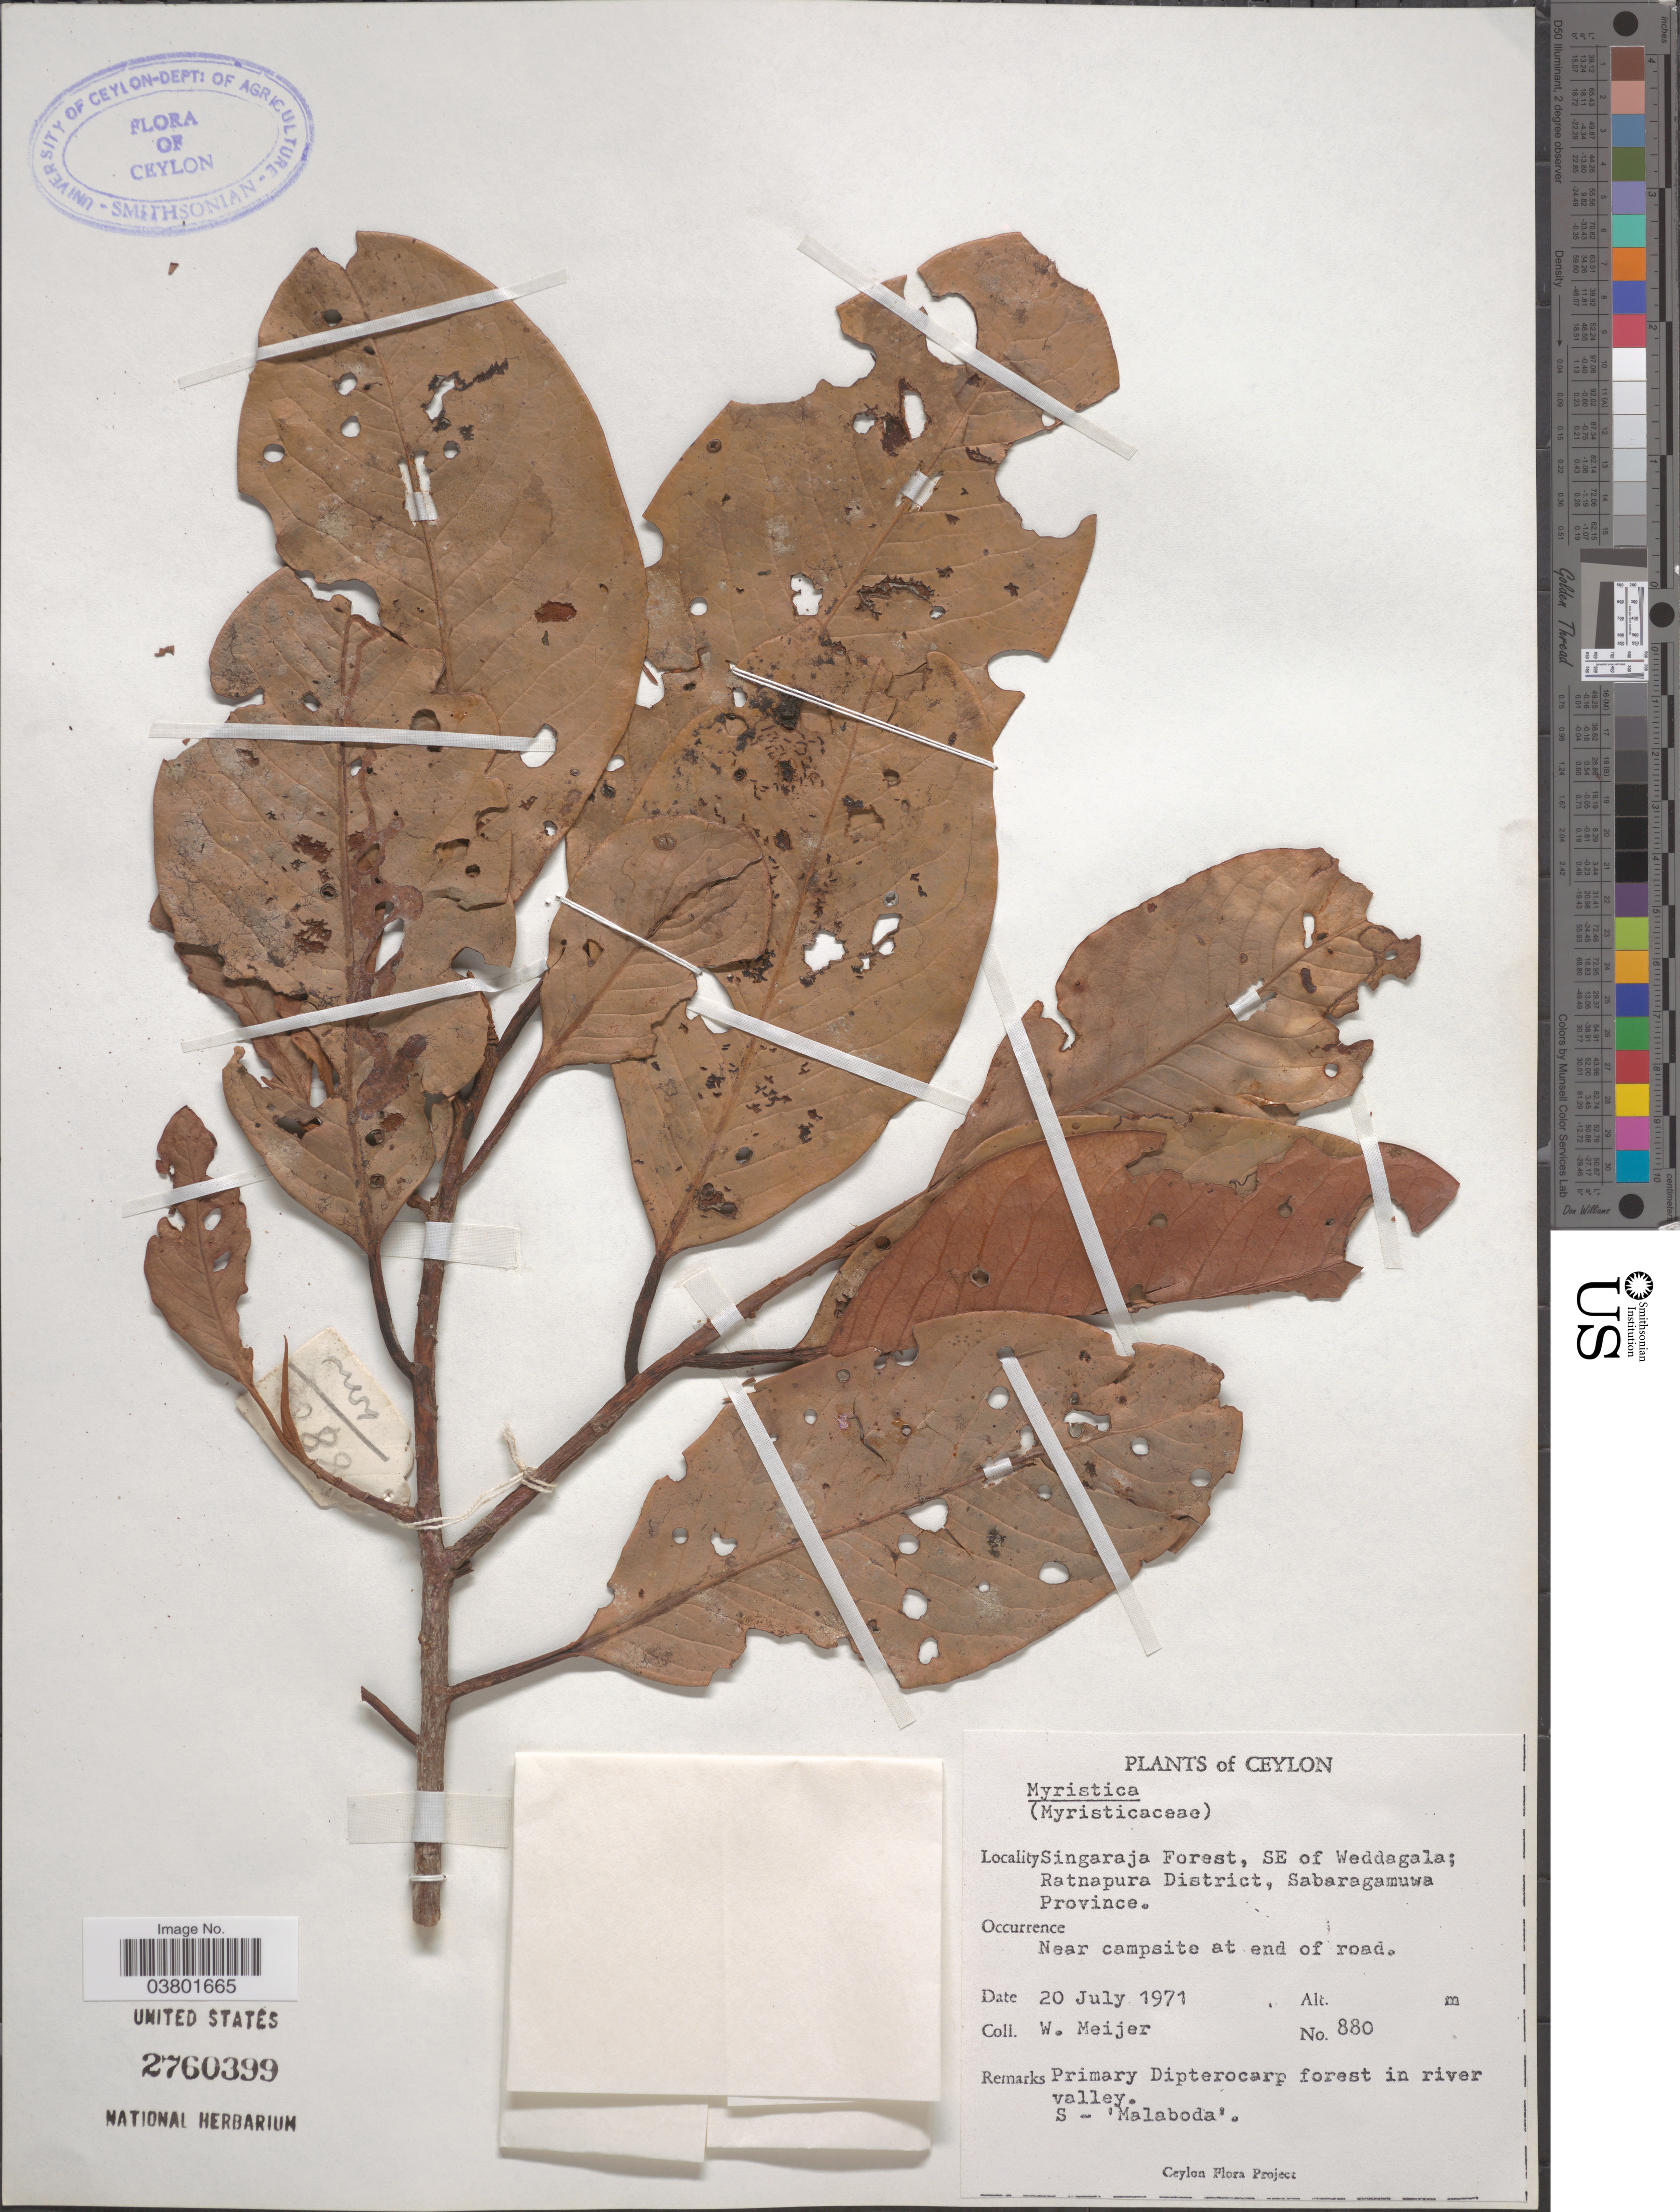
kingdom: Plantae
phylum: Tracheophyta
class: Magnoliopsida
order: Magnoliales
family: Myristicaceae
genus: Myristica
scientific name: Myristica sp.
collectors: W. Meijer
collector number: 880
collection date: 1971-07-20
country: Sri Lanka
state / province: Sabaragamuwa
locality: Ceylon. Singaraja Forest, SE of Weddagala; Ratnapura District. Near campsite at end of road.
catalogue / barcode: US 2760399